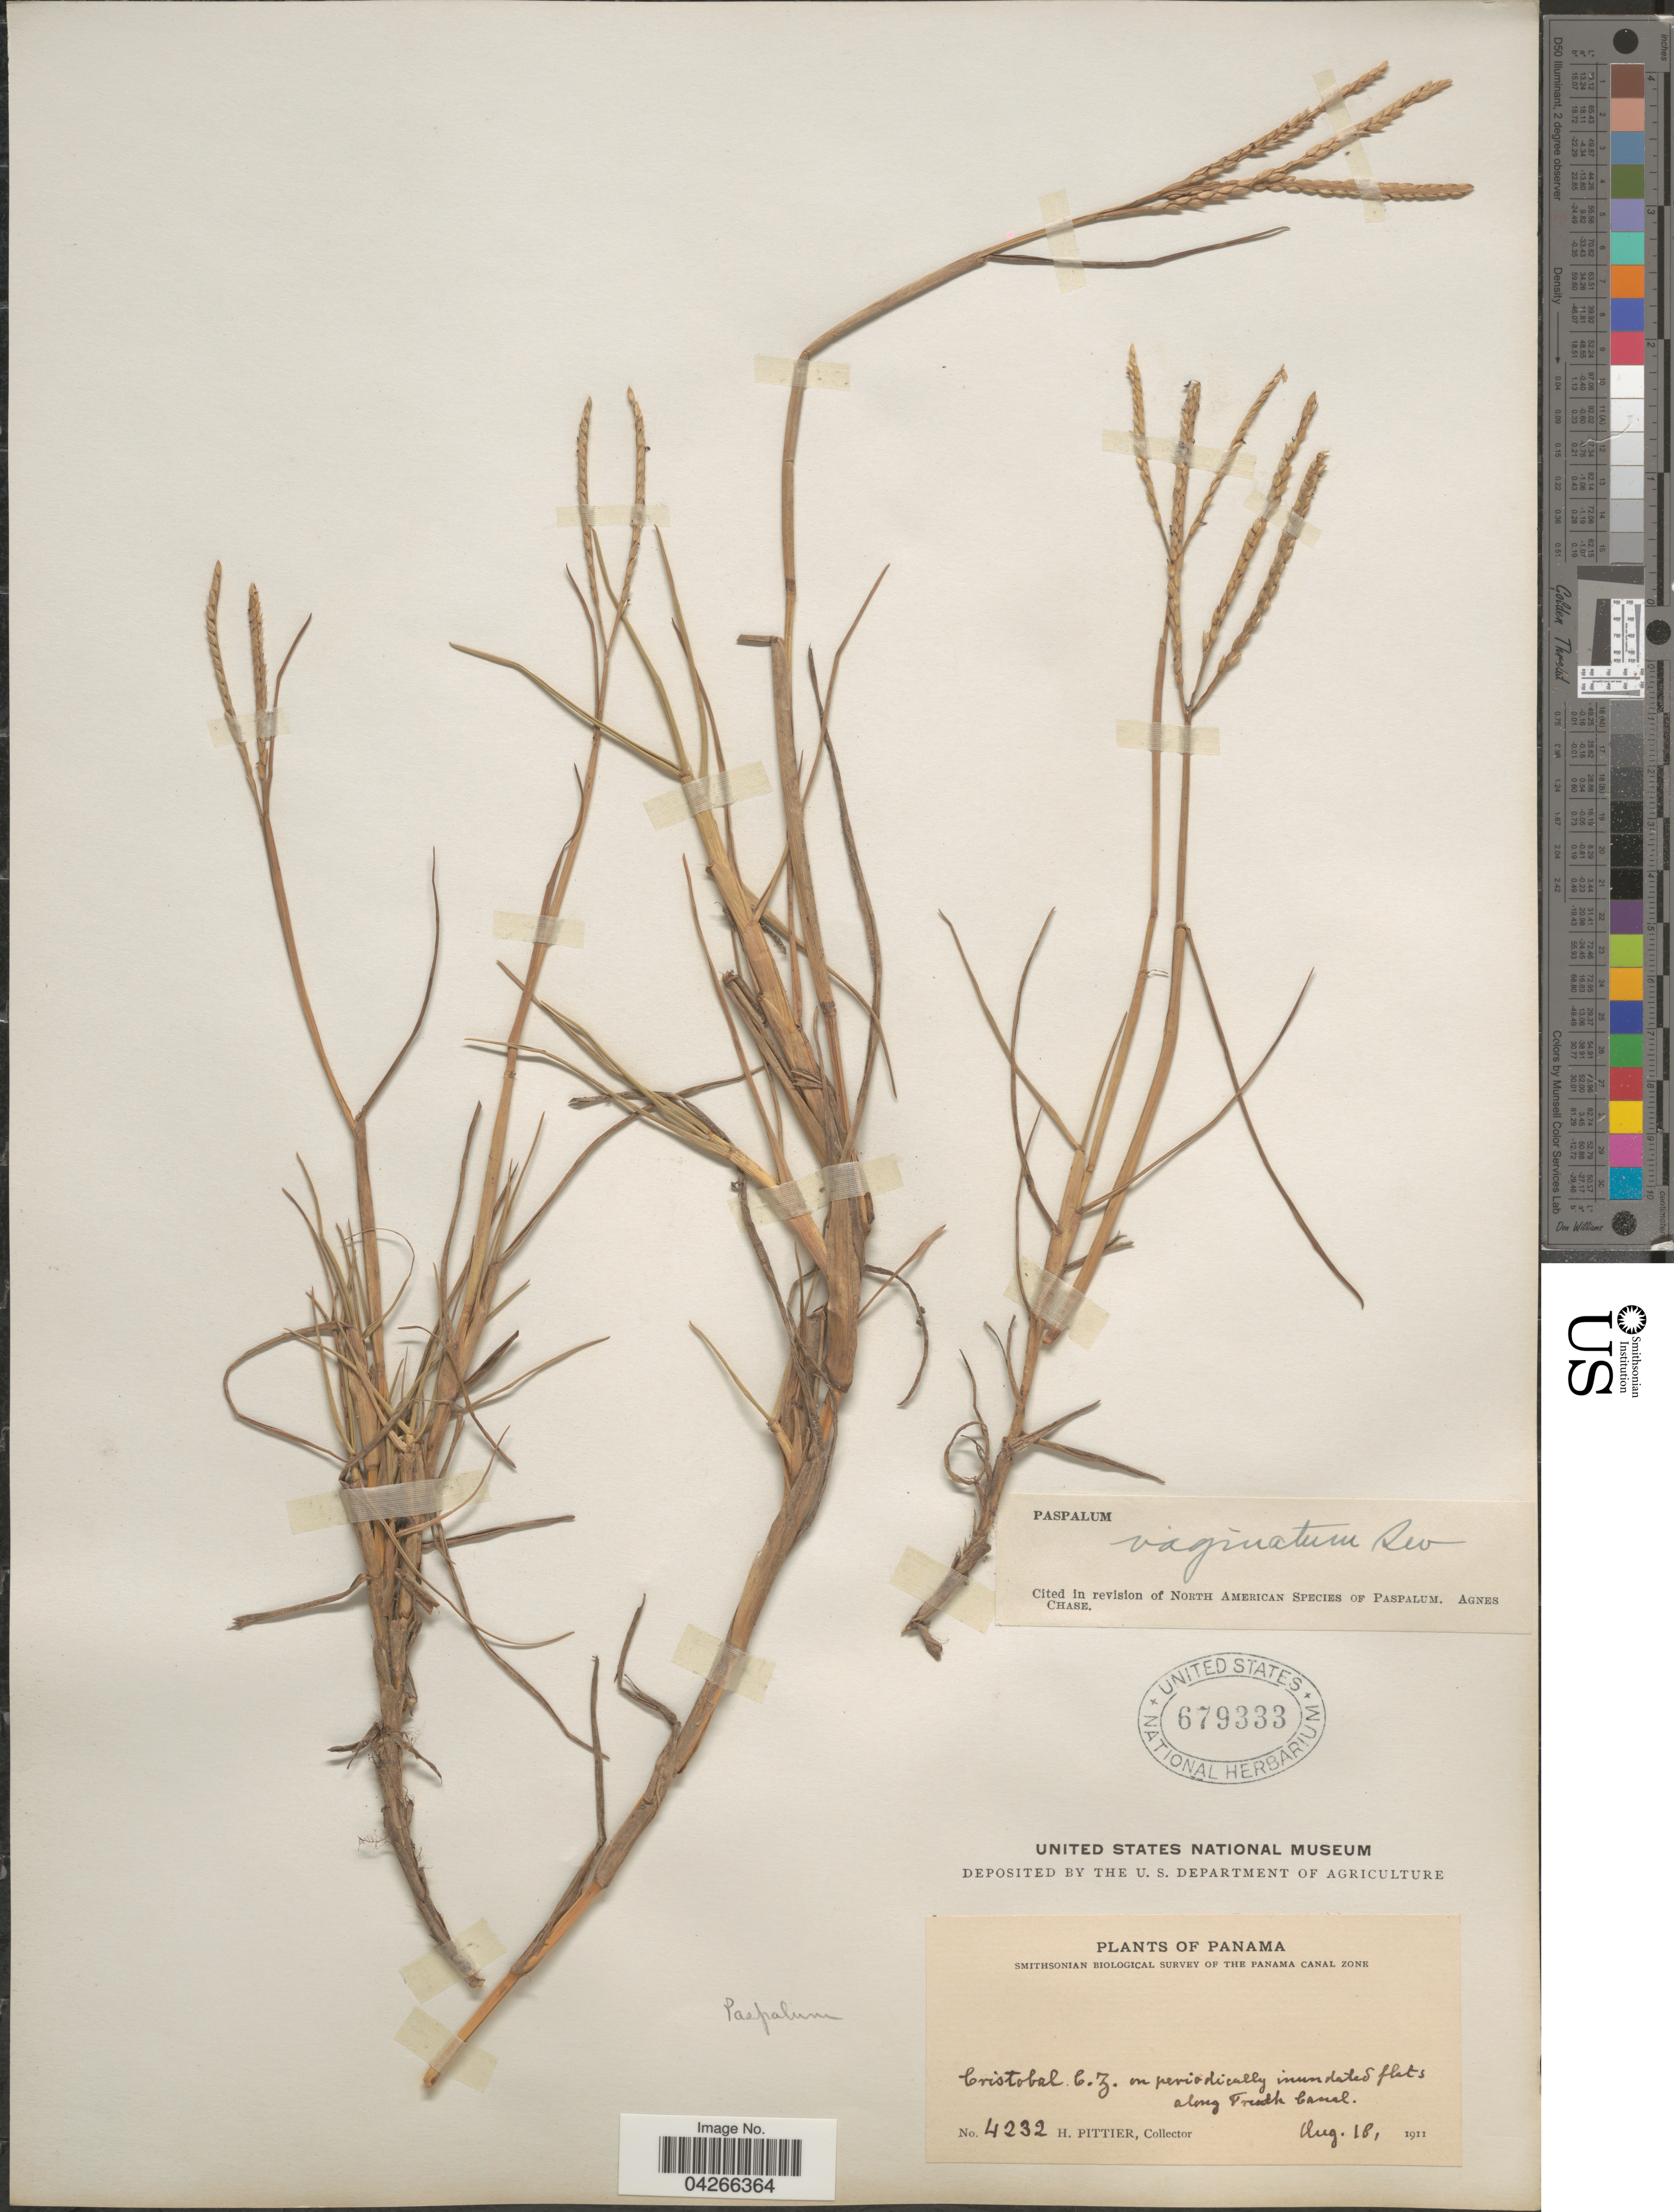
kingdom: Plantae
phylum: Tracheophyta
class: Liliopsida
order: Poales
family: Poaceae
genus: Paspalum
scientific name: Paspalum distichum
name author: L.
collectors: H. F. Pittier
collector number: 4232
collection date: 1911-08-18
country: Panama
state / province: Colón / Panamá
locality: Smithsonian Biological Survey of the Panama Canal Zone. Cristobal C.Z. on periodically inundated flats along French Canal.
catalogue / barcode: US 679333